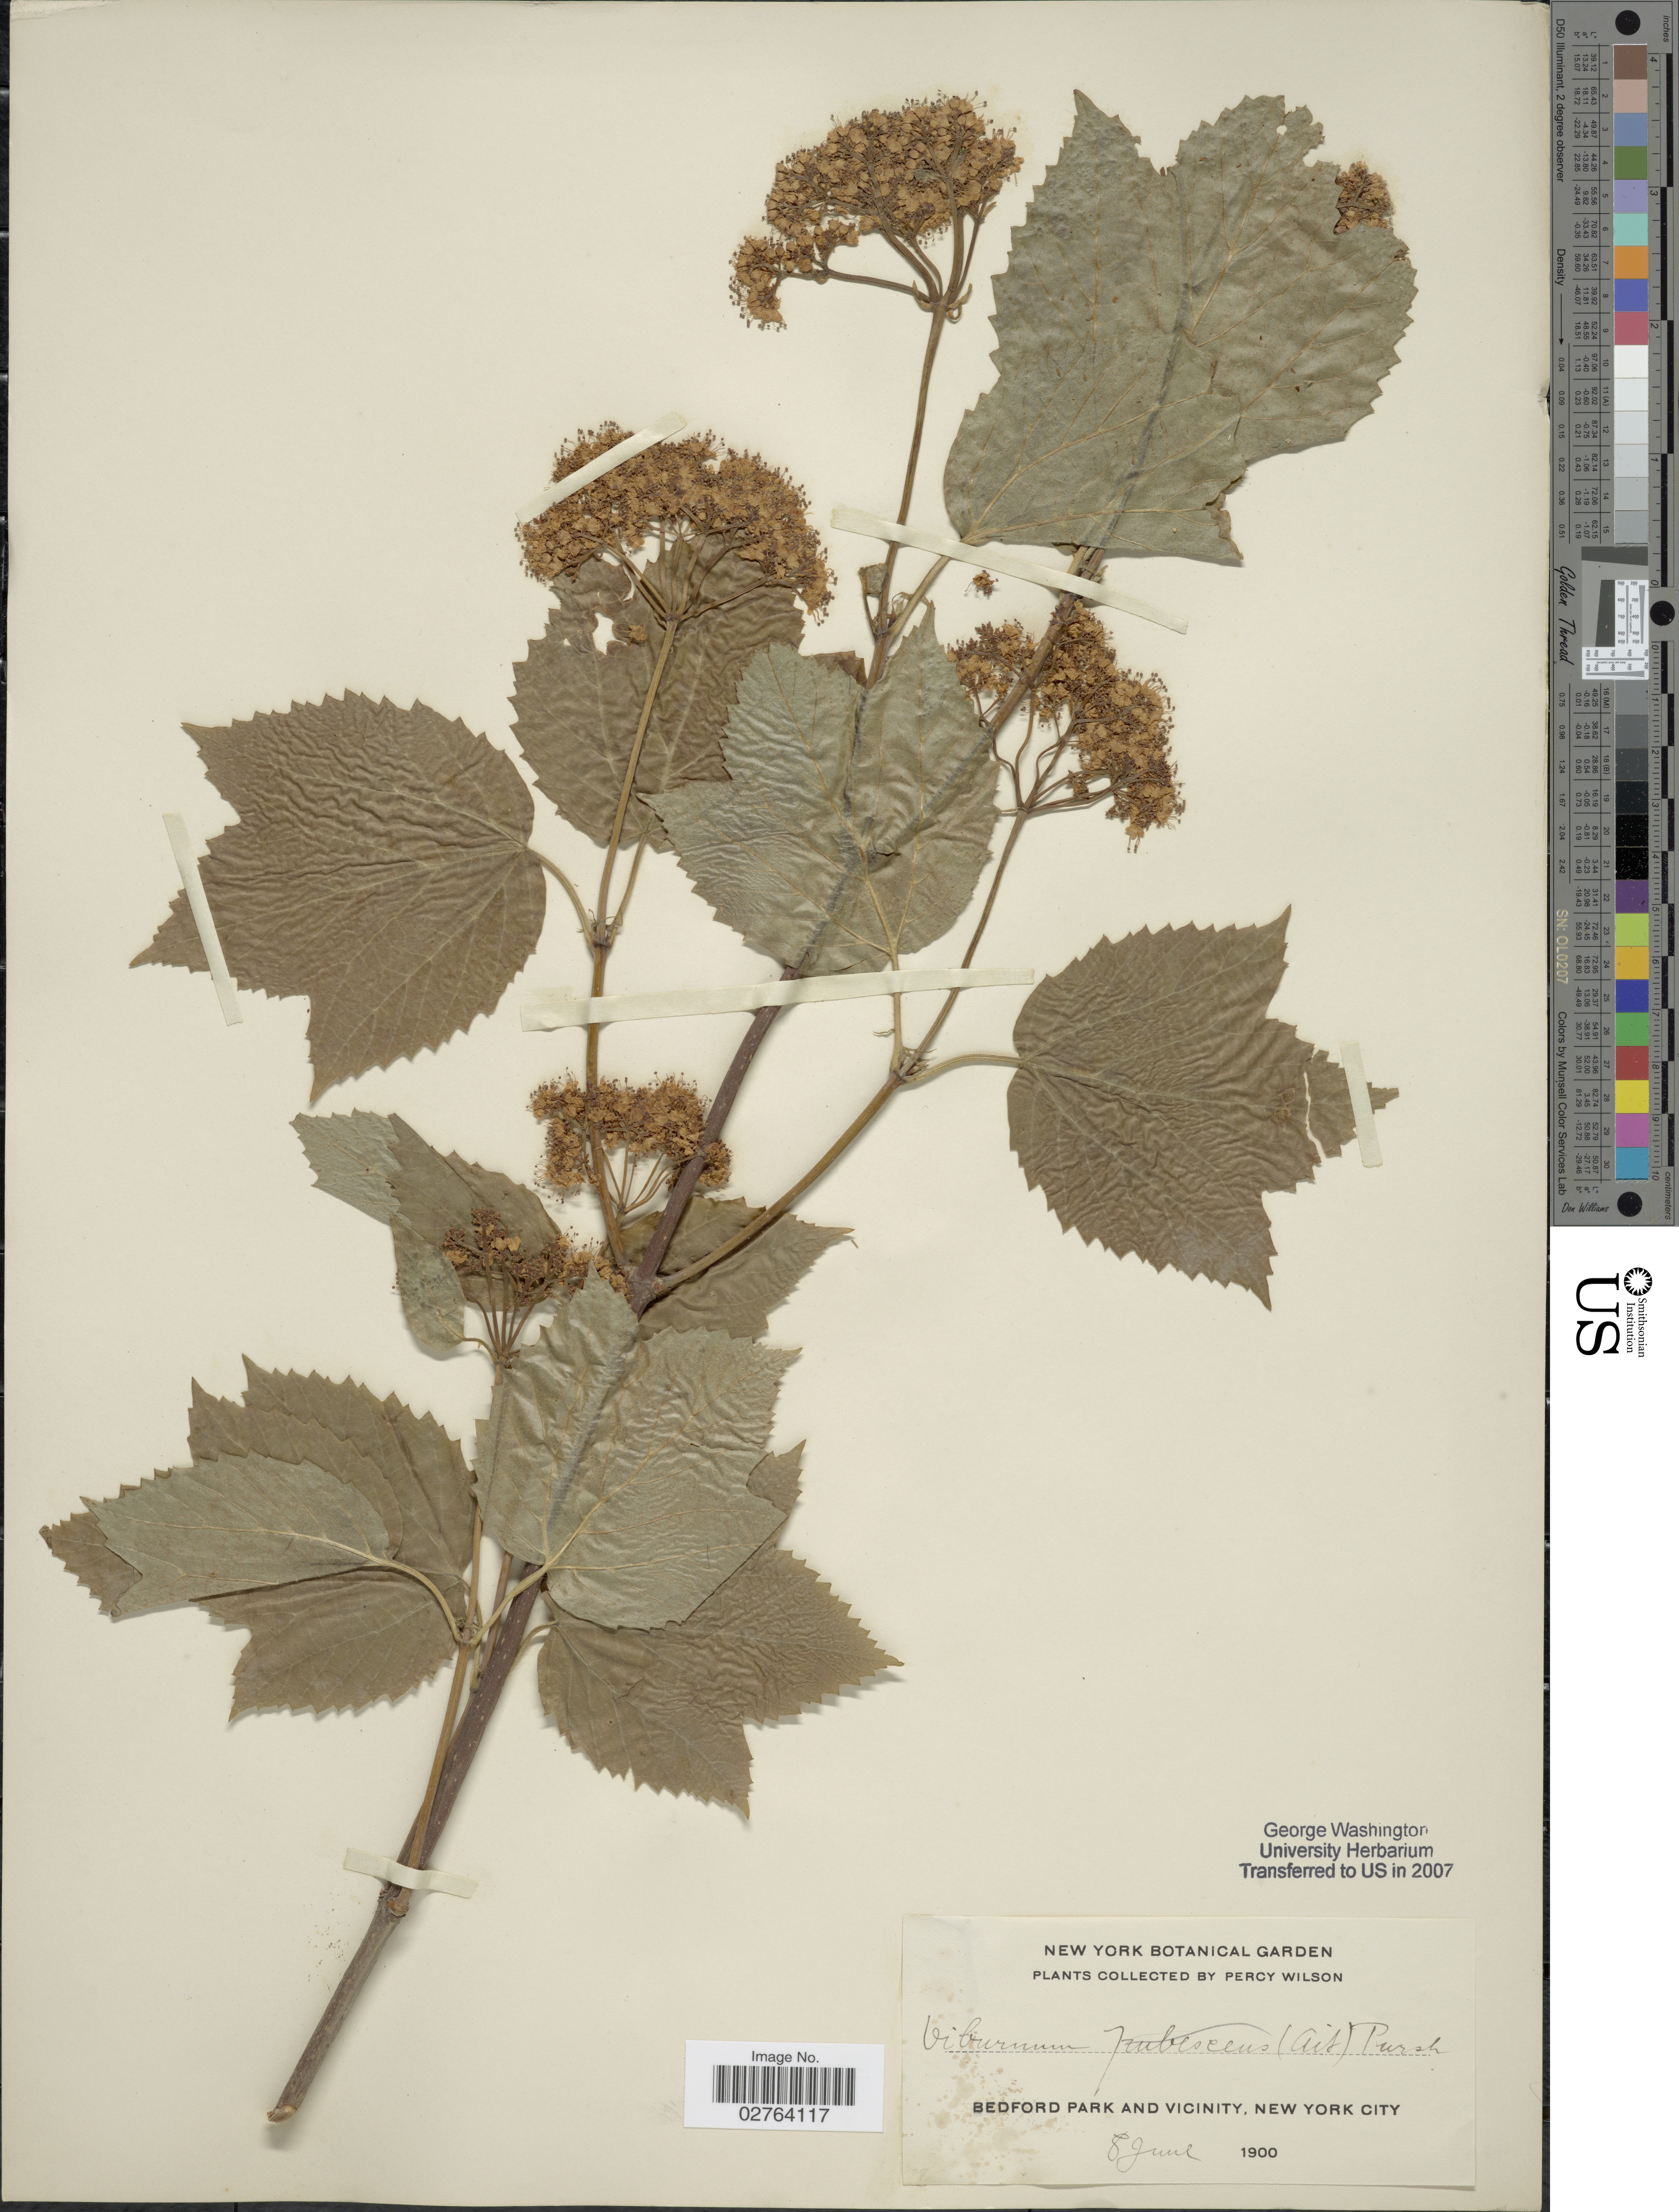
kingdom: Plantae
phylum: Tracheophyta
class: Magnoliopsida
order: Dipsacales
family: Viburnaceae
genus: Viburnum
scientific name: Viburnum pubescens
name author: (Aiton) Pursh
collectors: P. Wilson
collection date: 1900-06-08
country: United States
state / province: New York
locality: Bedford Park and vicinity, New York City.